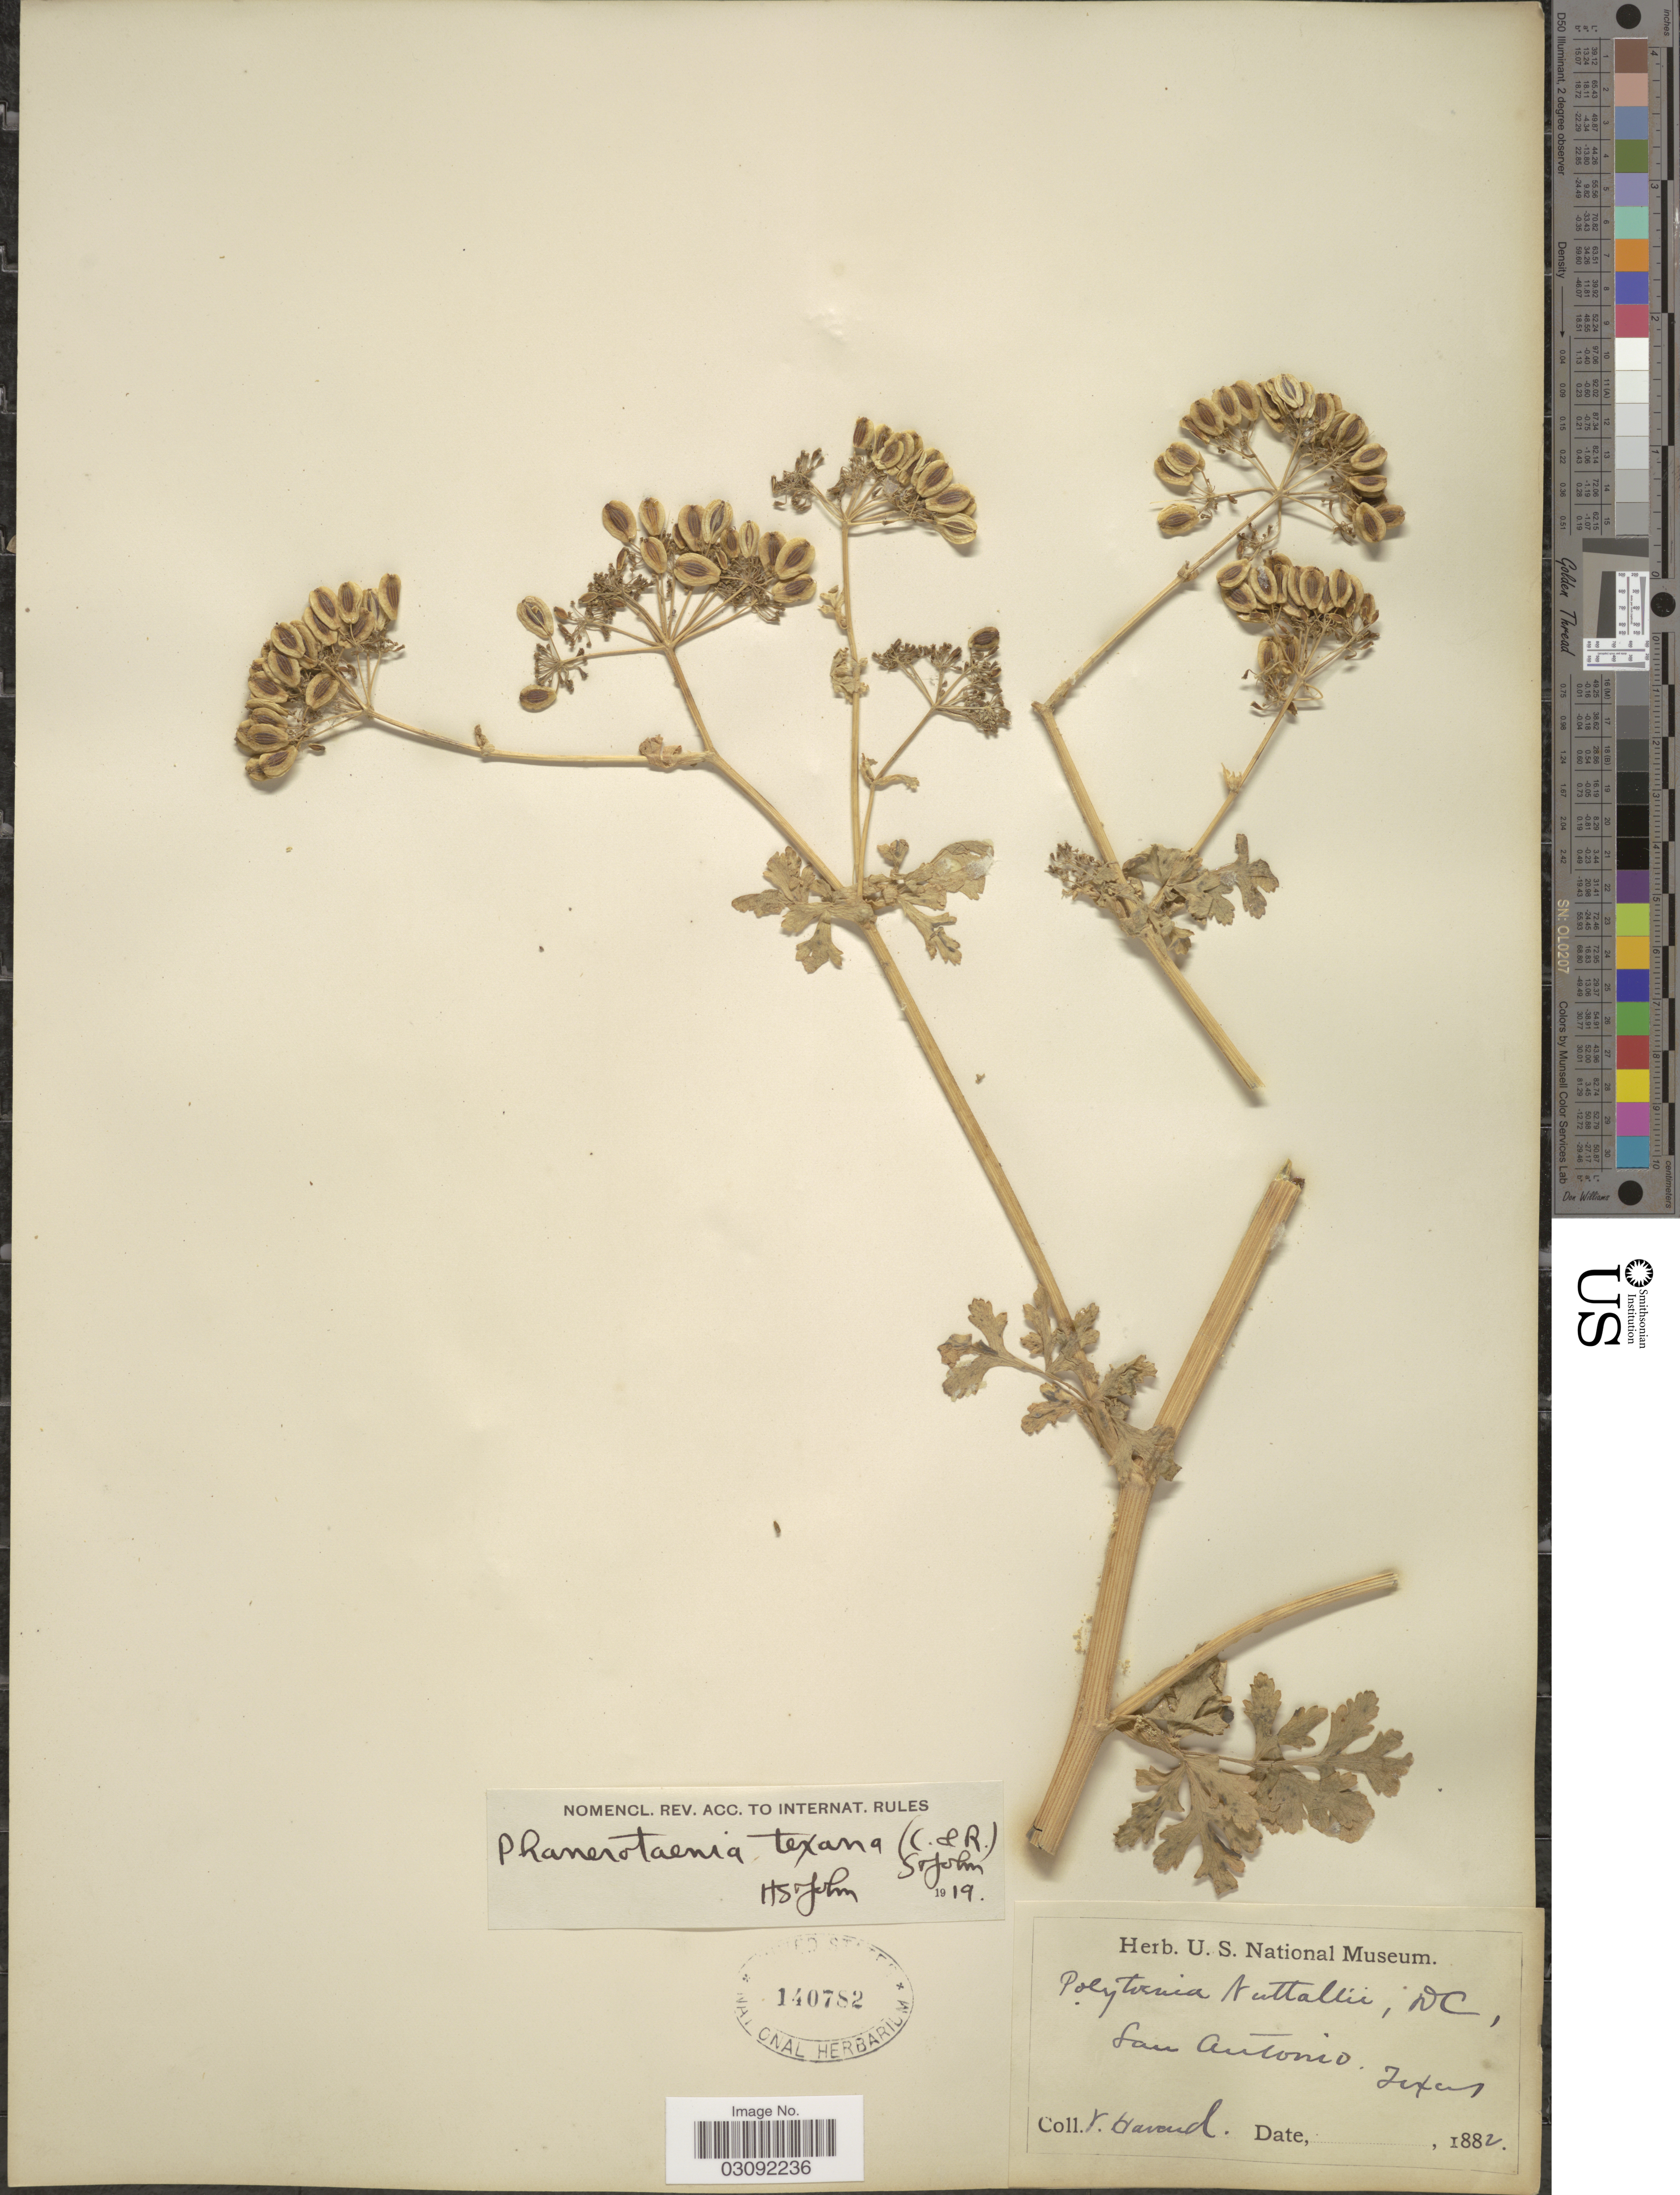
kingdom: Plantae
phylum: Tracheophyta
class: Magnoliopsida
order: Apiales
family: Apiaceae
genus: Polytaenia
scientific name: Polytaenia texana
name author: (J.M. Coult. & Rose) Mathias & Constance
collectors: V. Havard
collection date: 1882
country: United States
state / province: Texas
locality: San Antonio.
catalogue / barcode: US 140782